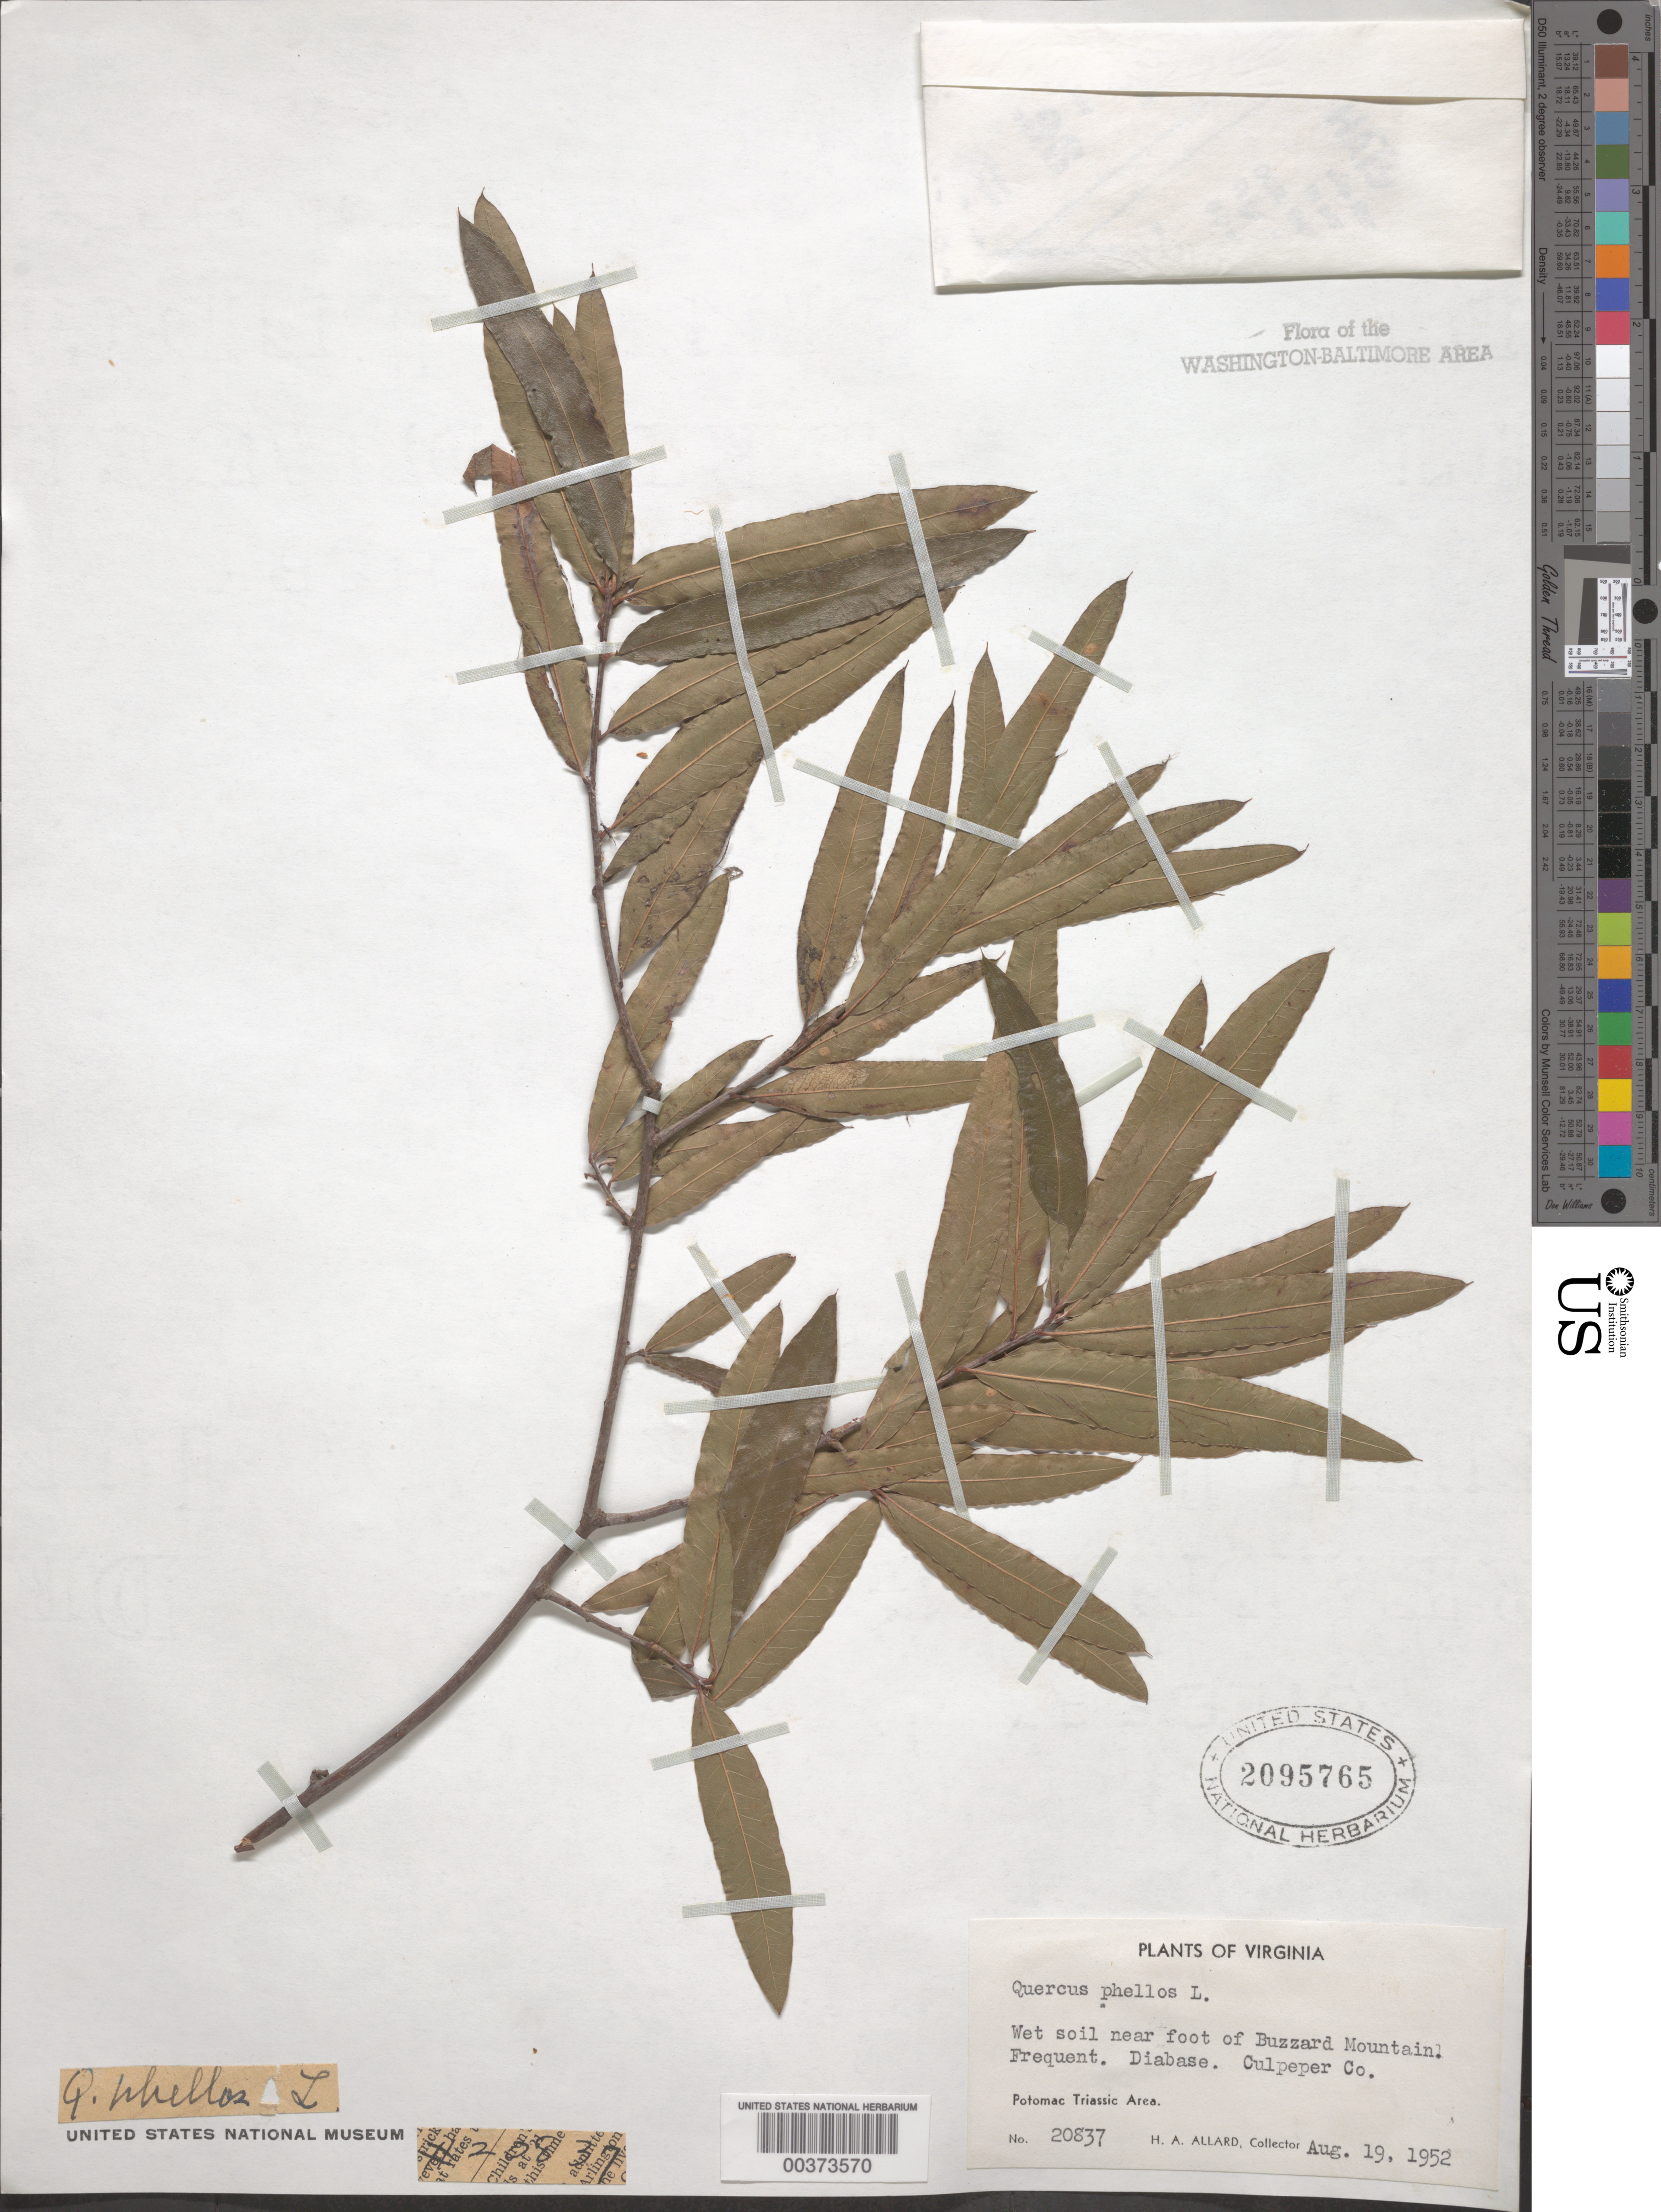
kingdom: Plantae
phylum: Tracheophyta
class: Magnoliopsida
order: Fagales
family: Fagaceae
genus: Quercus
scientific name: Quercus phellos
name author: L.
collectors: H. A. Allard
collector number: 20837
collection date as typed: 19 Aug 1952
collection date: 1952-08-19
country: United States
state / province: Virginia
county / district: Culpeper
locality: Buzzard Mountain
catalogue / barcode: US 2095765